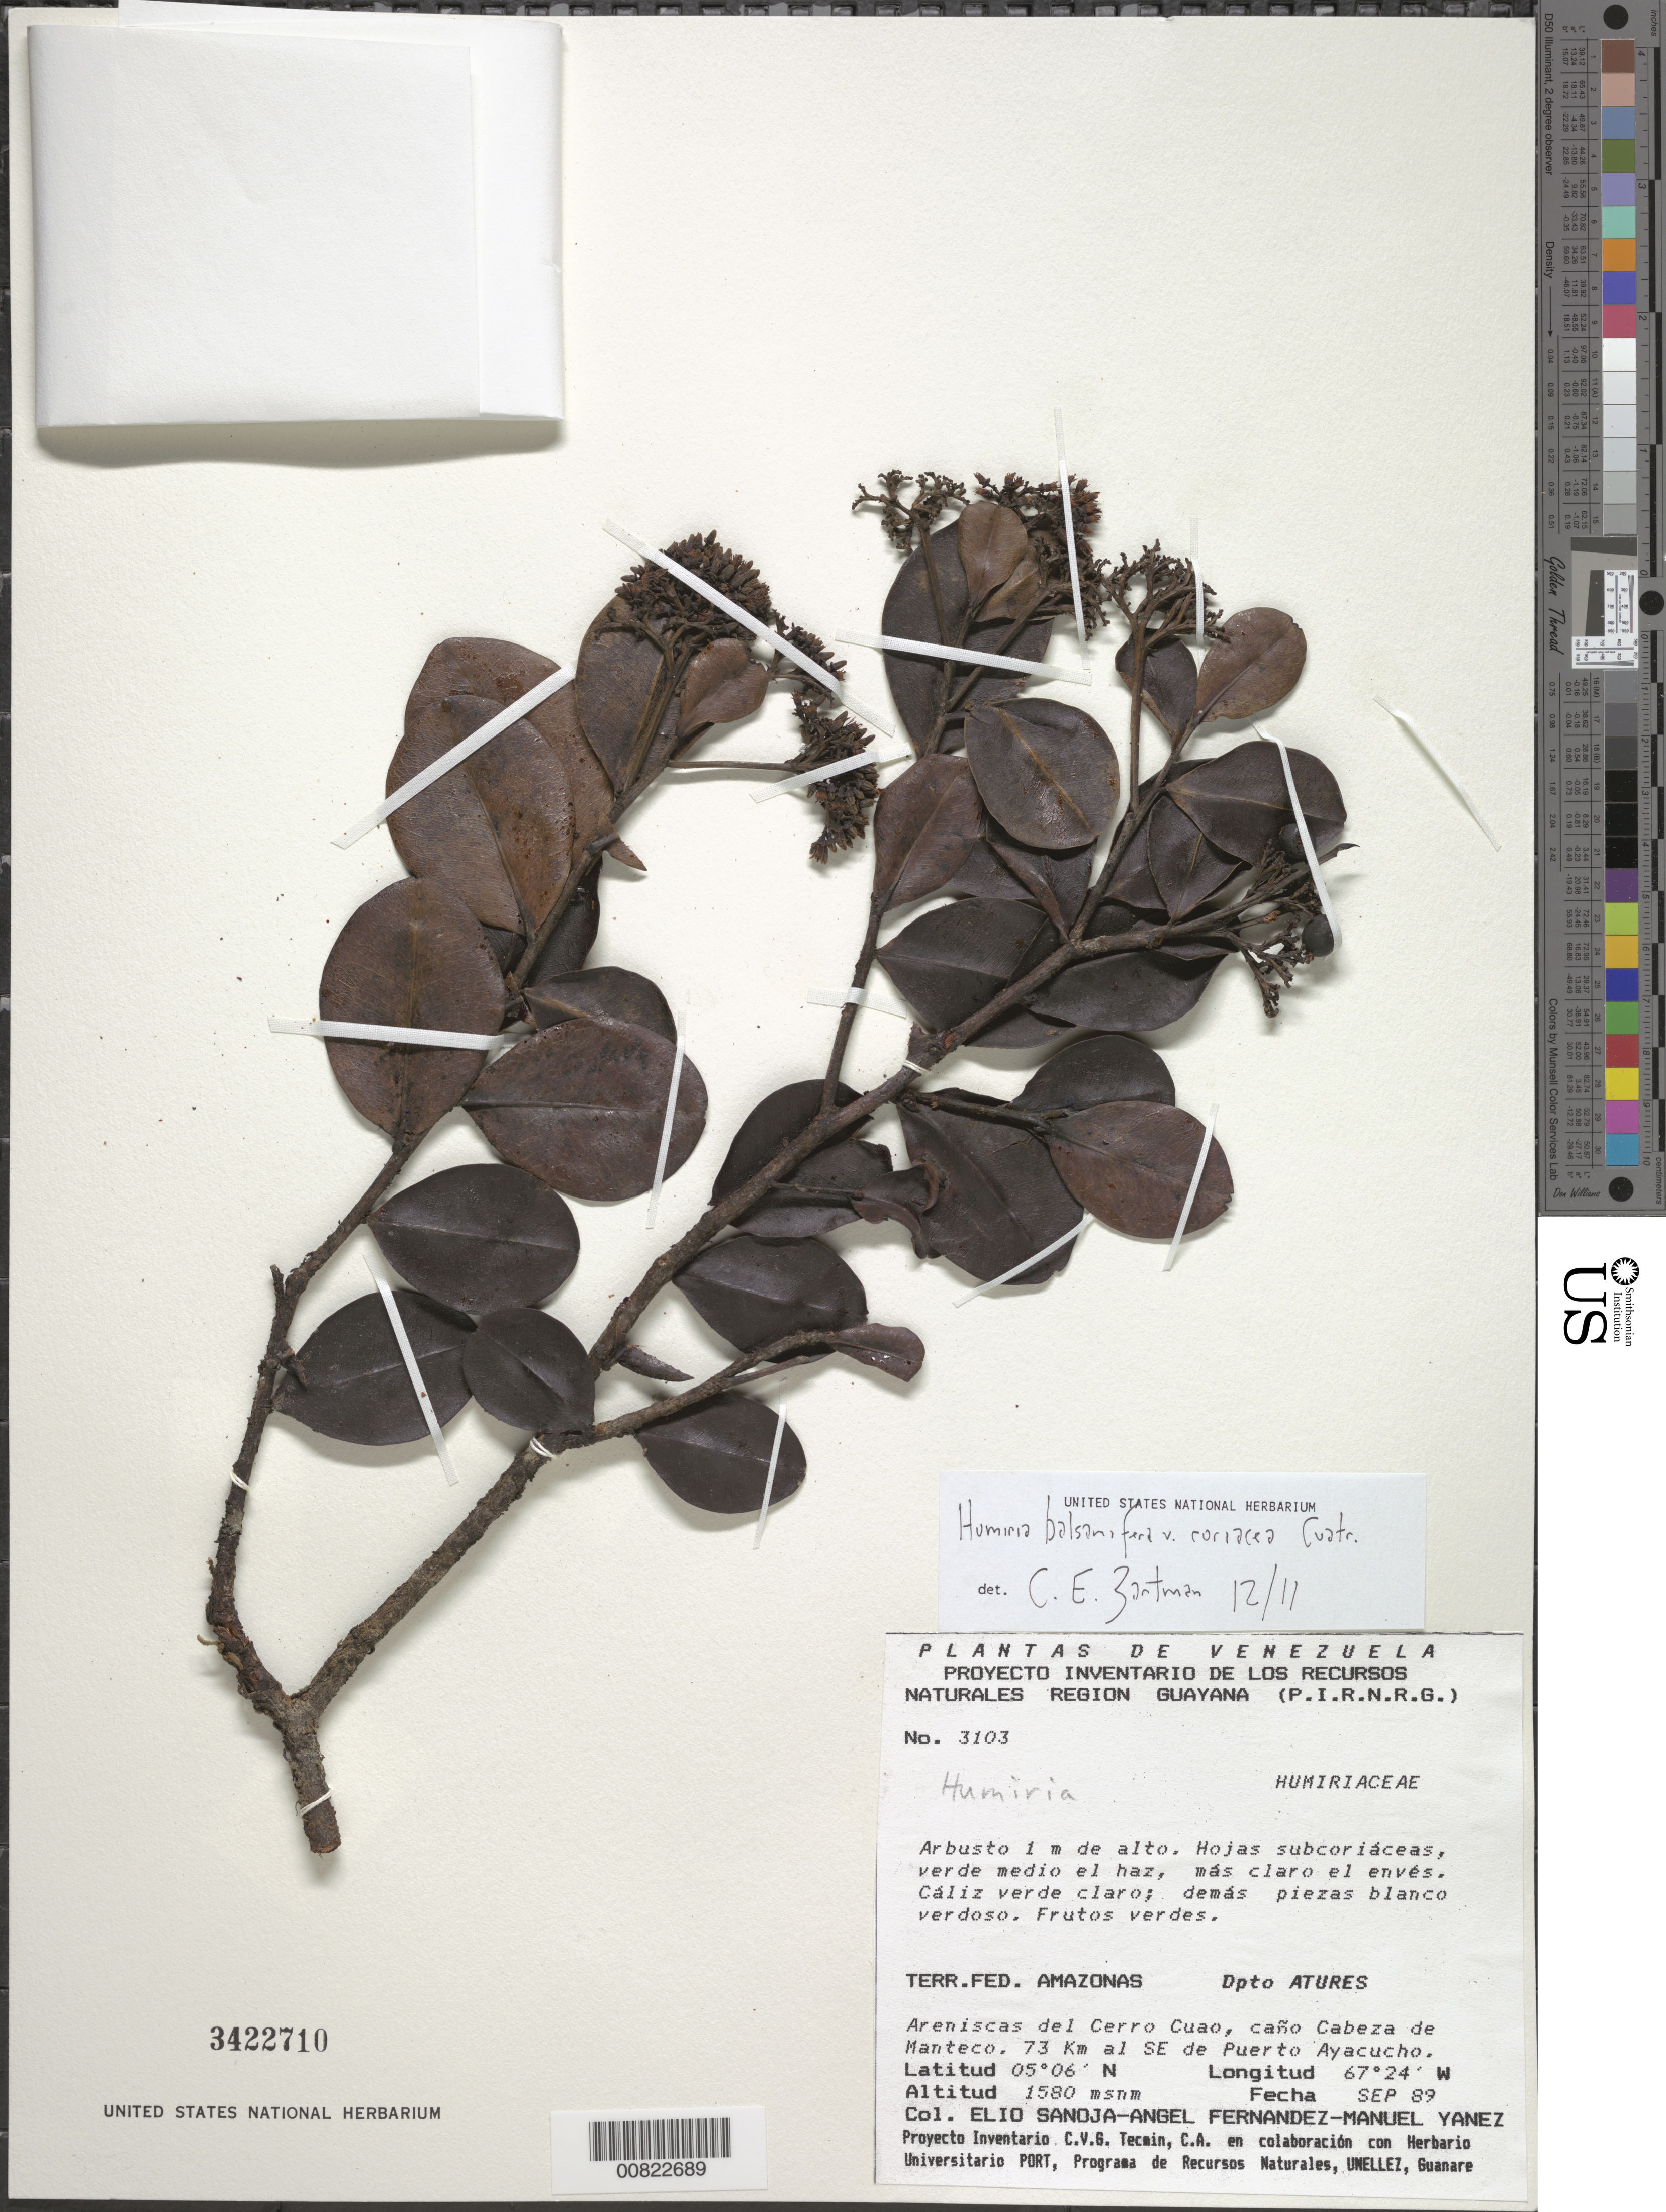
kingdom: Plantae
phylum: Tracheophyta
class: Magnoliopsida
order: Malpighiales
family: Humiriaceae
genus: Humiria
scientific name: Humiria sp.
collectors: E. Sanoja, A. Fernandez & M. Yanez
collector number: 3103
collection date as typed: Sep-89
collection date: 1989-09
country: Venezuela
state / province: Amazonas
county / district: Atures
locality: Cerro Cuao, Cabeza de Manteco, 73 km SE of Puerto Ayacucho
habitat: Areniscas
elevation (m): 1580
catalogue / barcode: US 3422710